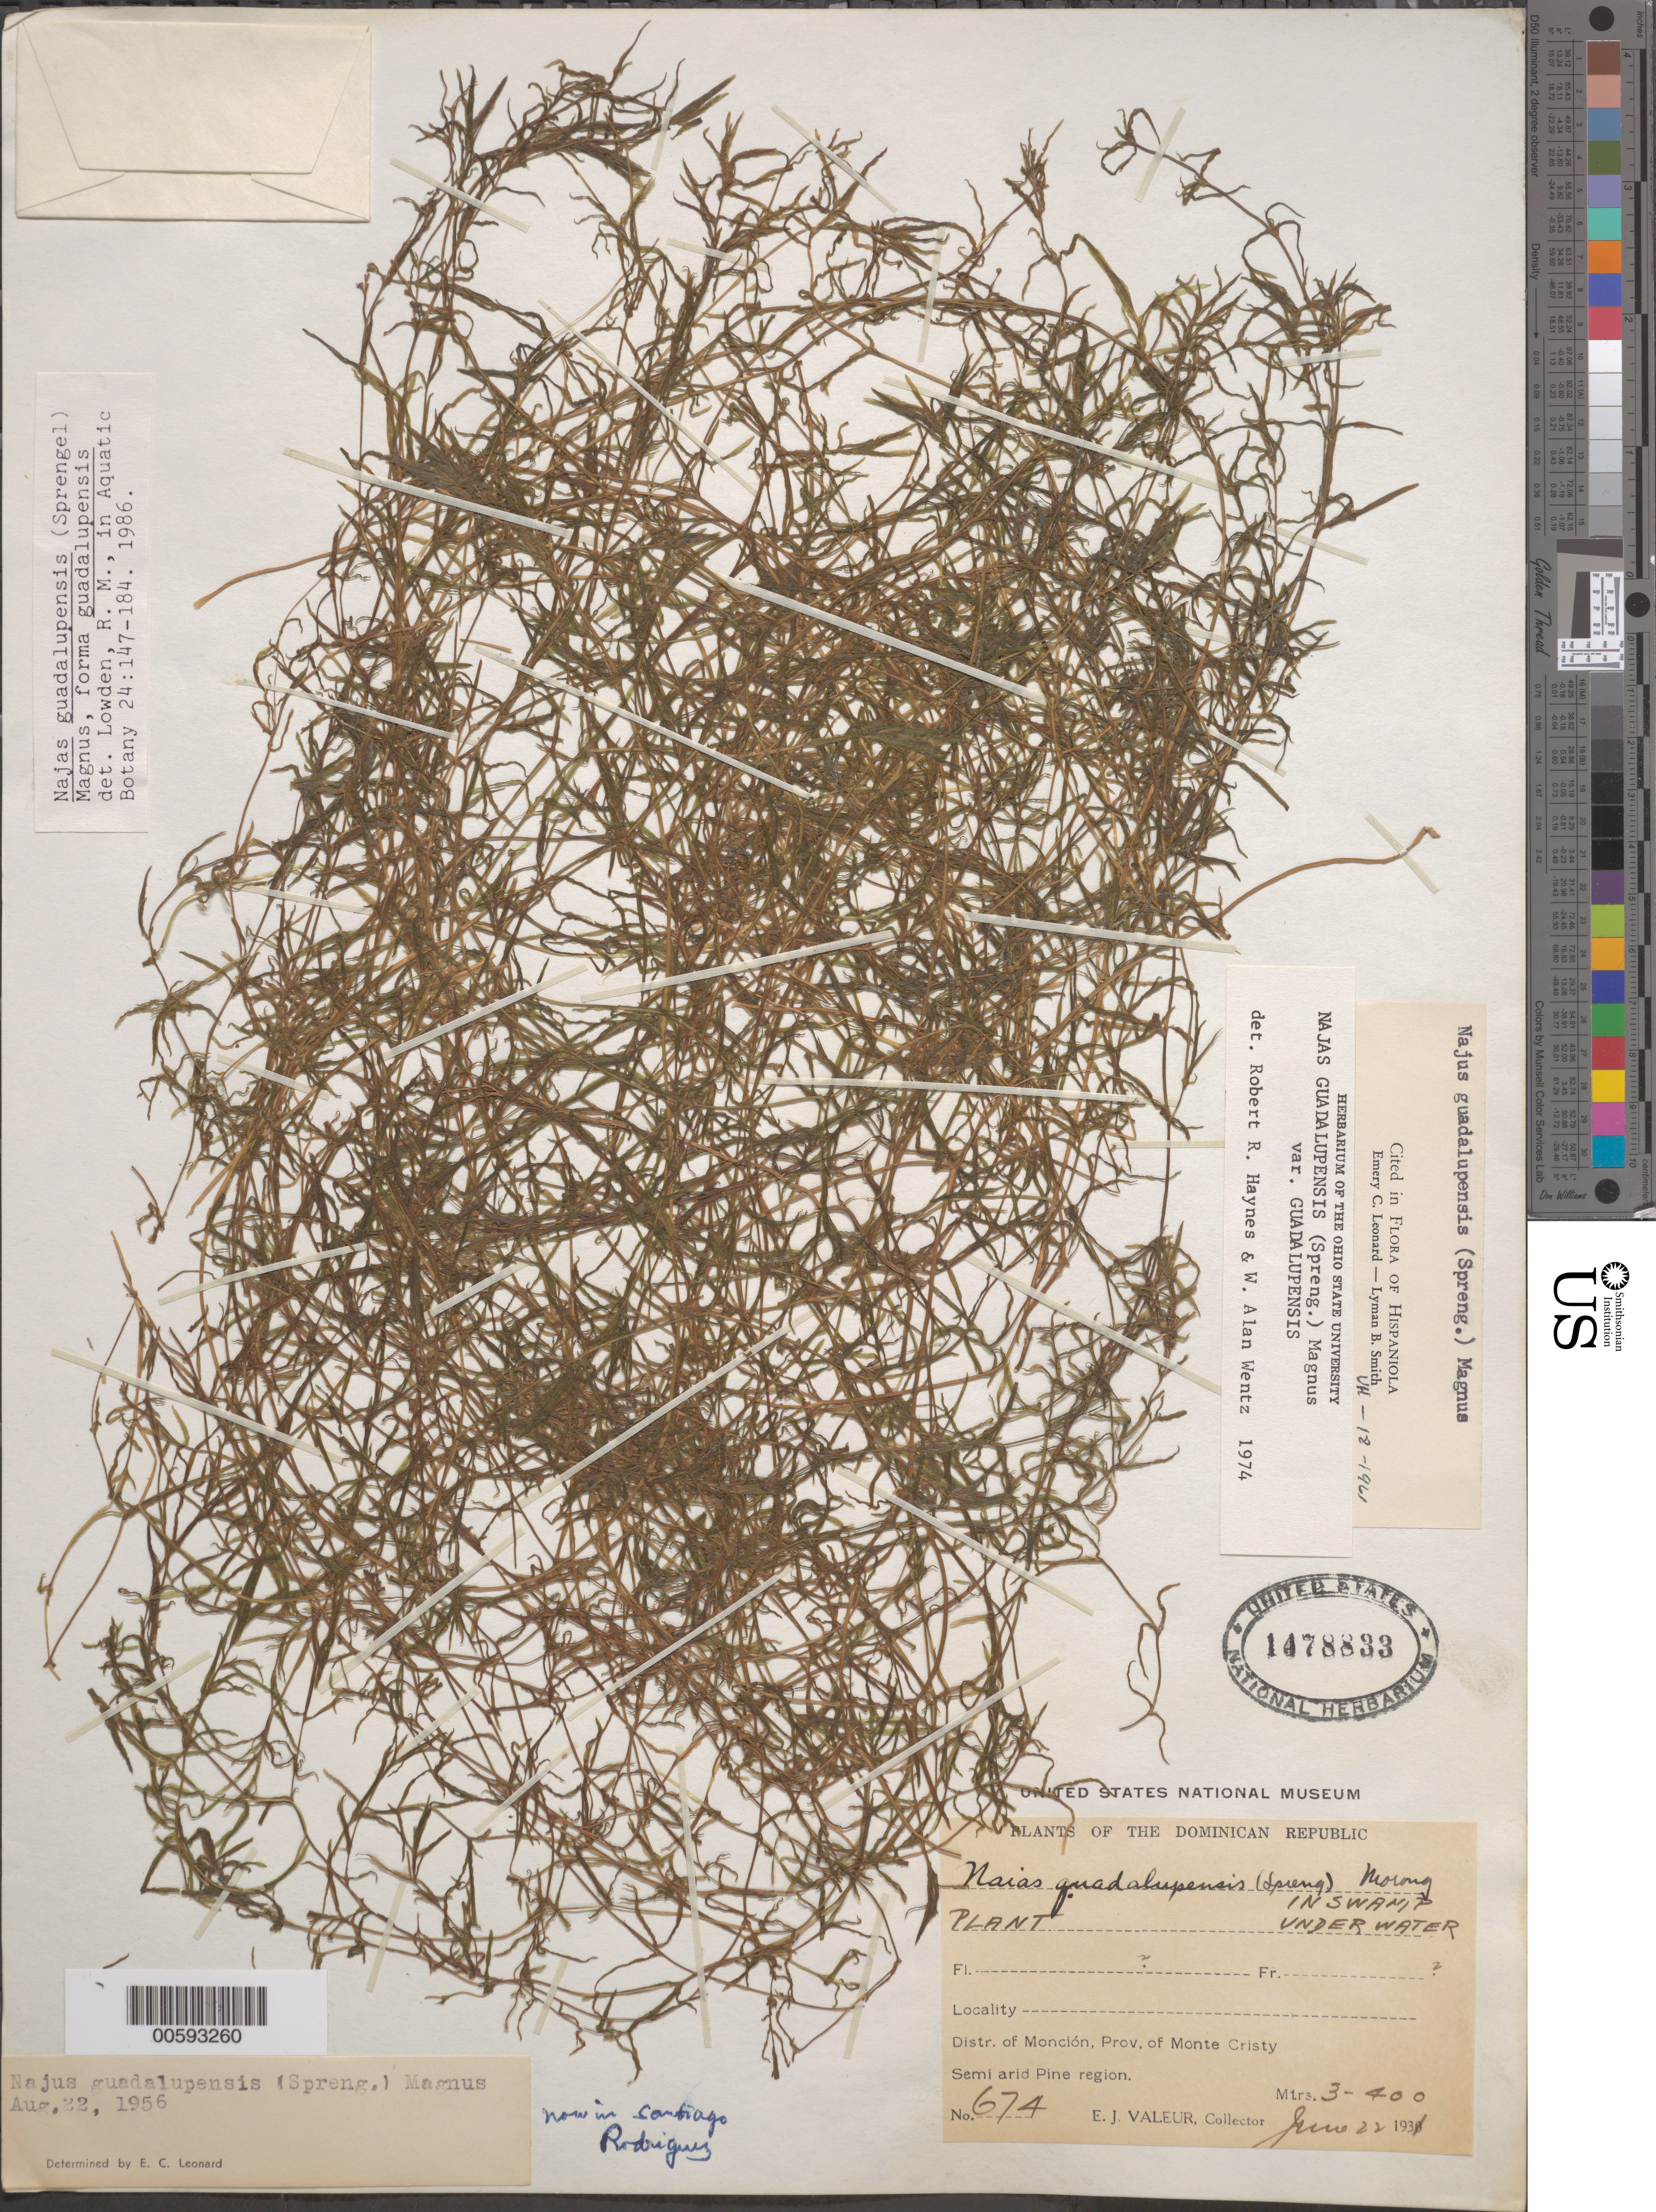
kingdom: Plantae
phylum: Tracheophyta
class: Liliopsida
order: Alismatales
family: Hydrocharitaceae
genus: Najas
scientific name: Najas guadalupensis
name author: (Spreng.) Magnus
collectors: E. Valeur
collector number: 674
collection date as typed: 22 Jun 1931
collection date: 1931-06-22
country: Dominican Republic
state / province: Santiago Rodríguez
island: Hispaniola Island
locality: Monte Cristy Prov., Moncion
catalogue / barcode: US 1478833